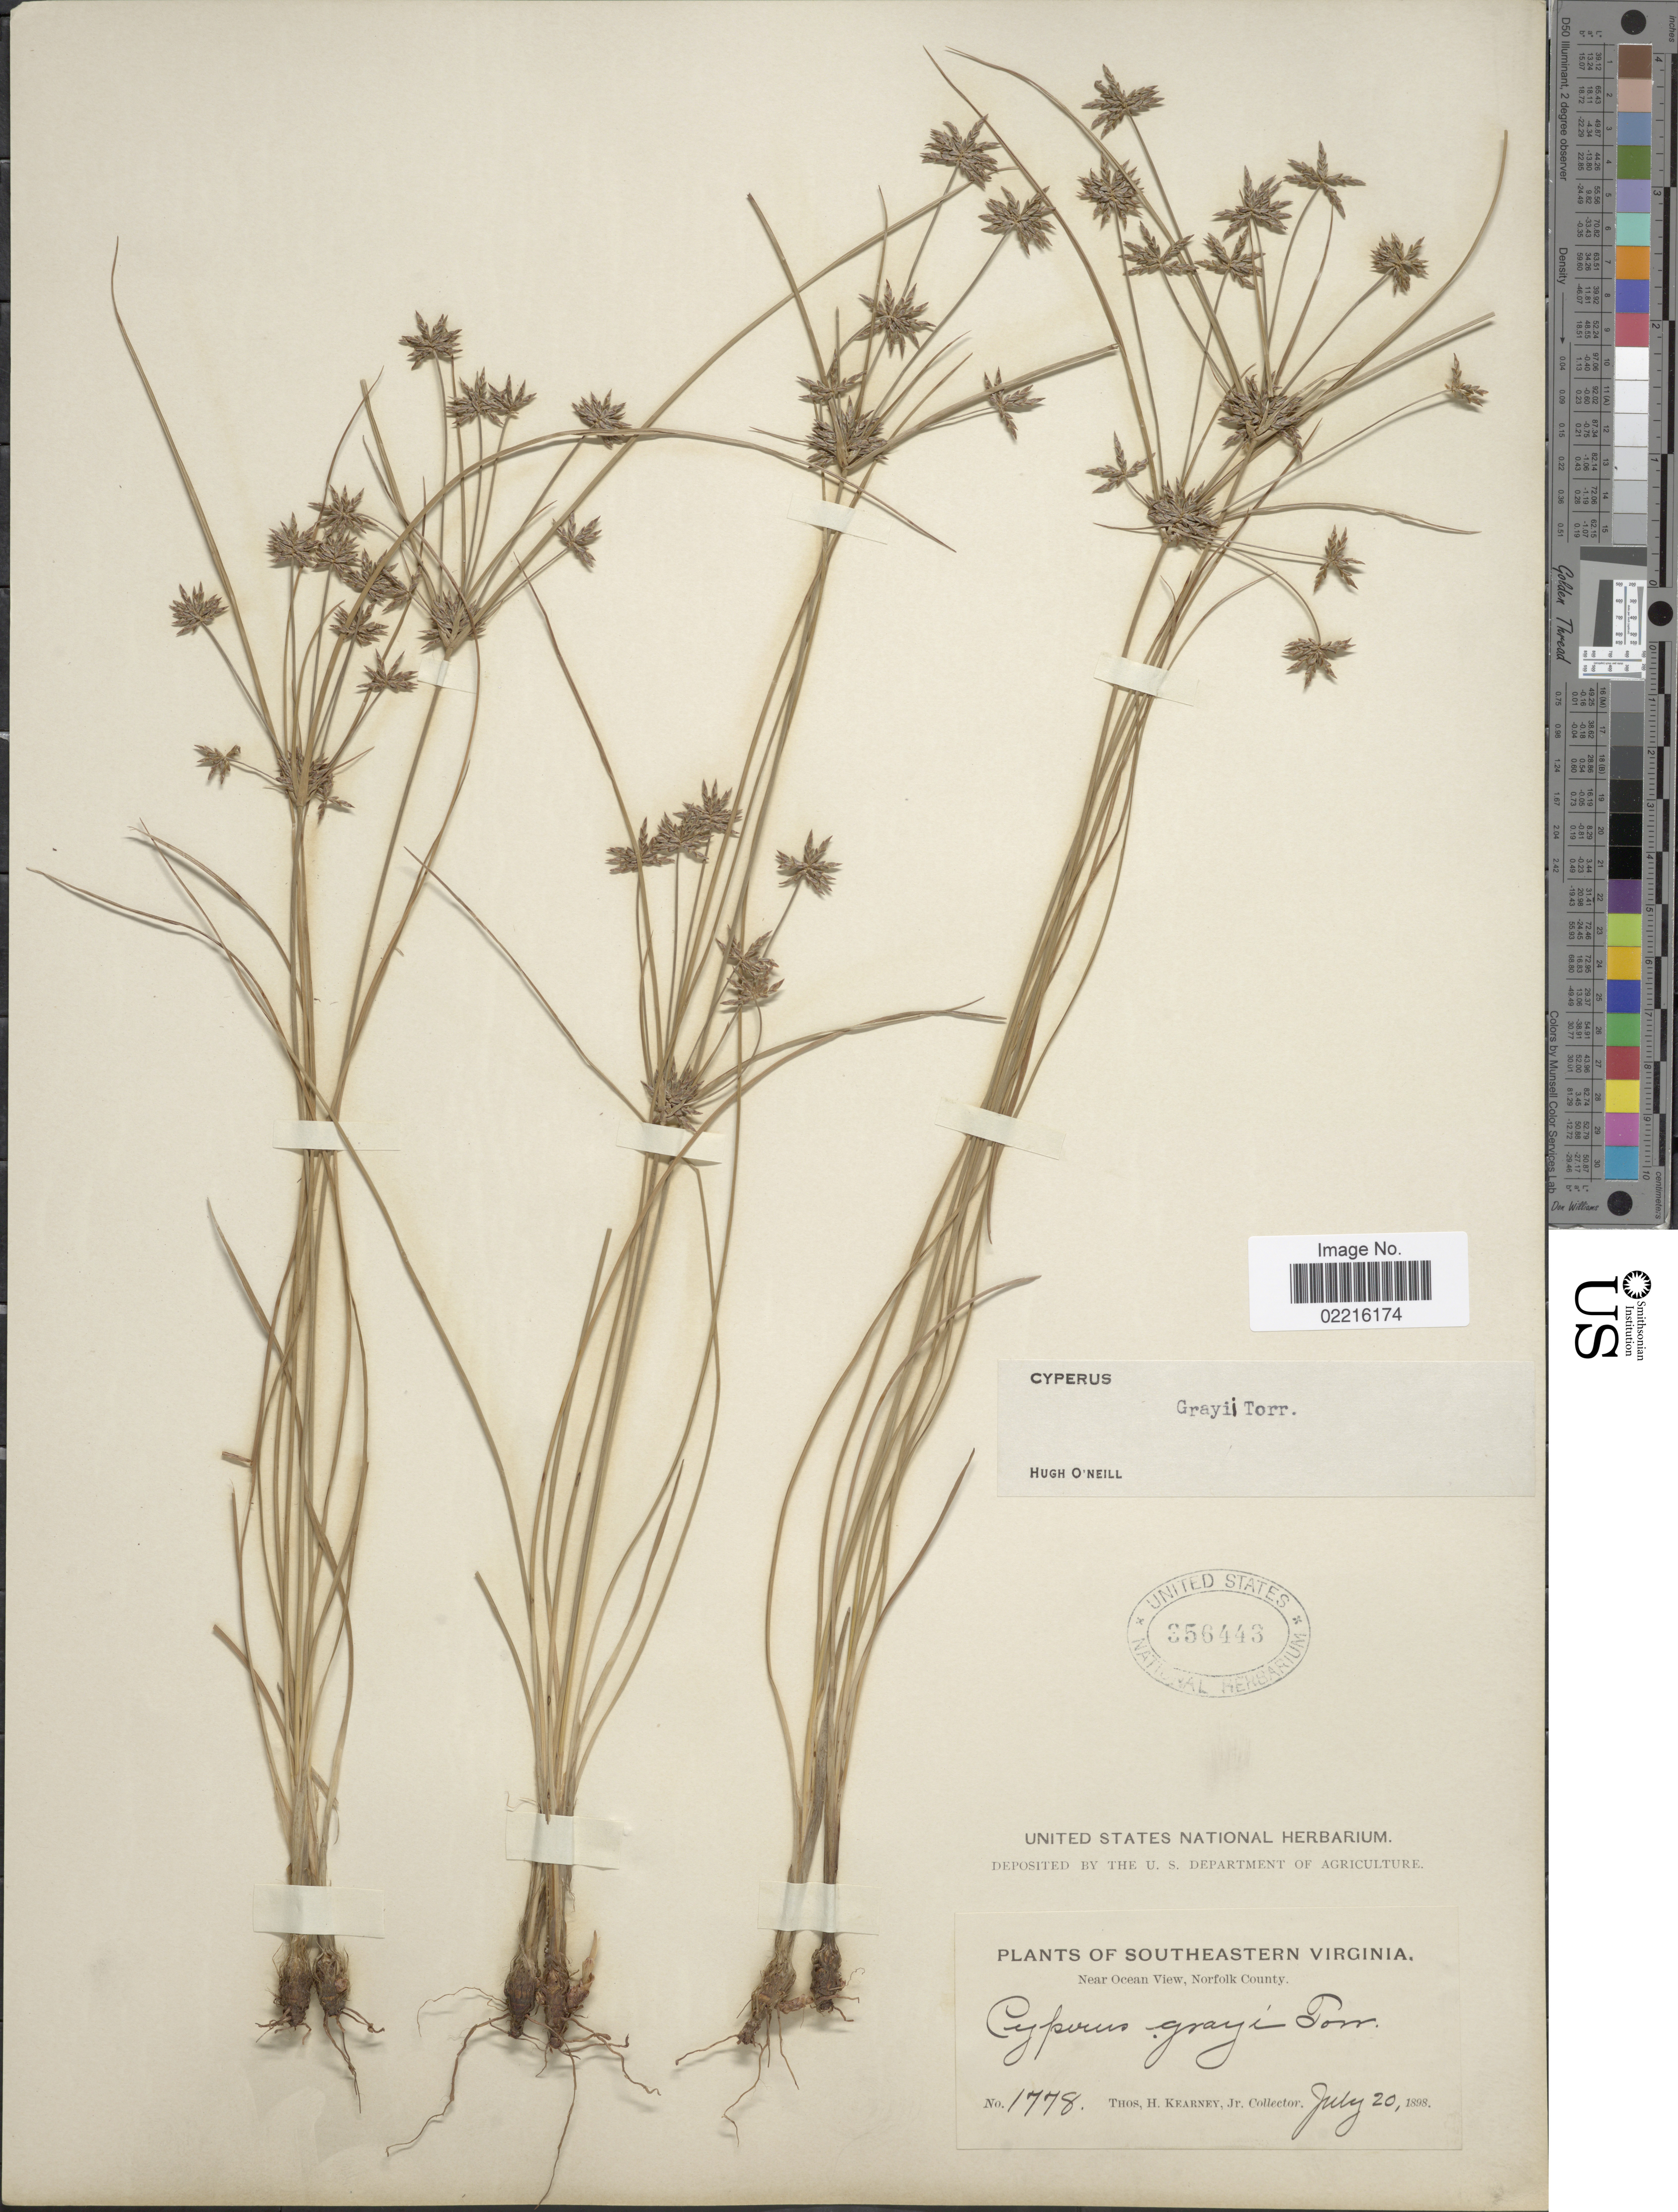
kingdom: Plantae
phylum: Tracheophyta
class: Liliopsida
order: Poales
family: Cyperaceae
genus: Cyperus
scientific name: Cyperus grayi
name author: Torr.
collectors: T. H. Kearney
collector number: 1778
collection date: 1898-07-20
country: United States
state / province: Virginia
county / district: City of Norfolk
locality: Southeastern Virginia, Near Ocean, Norfolk County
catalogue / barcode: US 356443